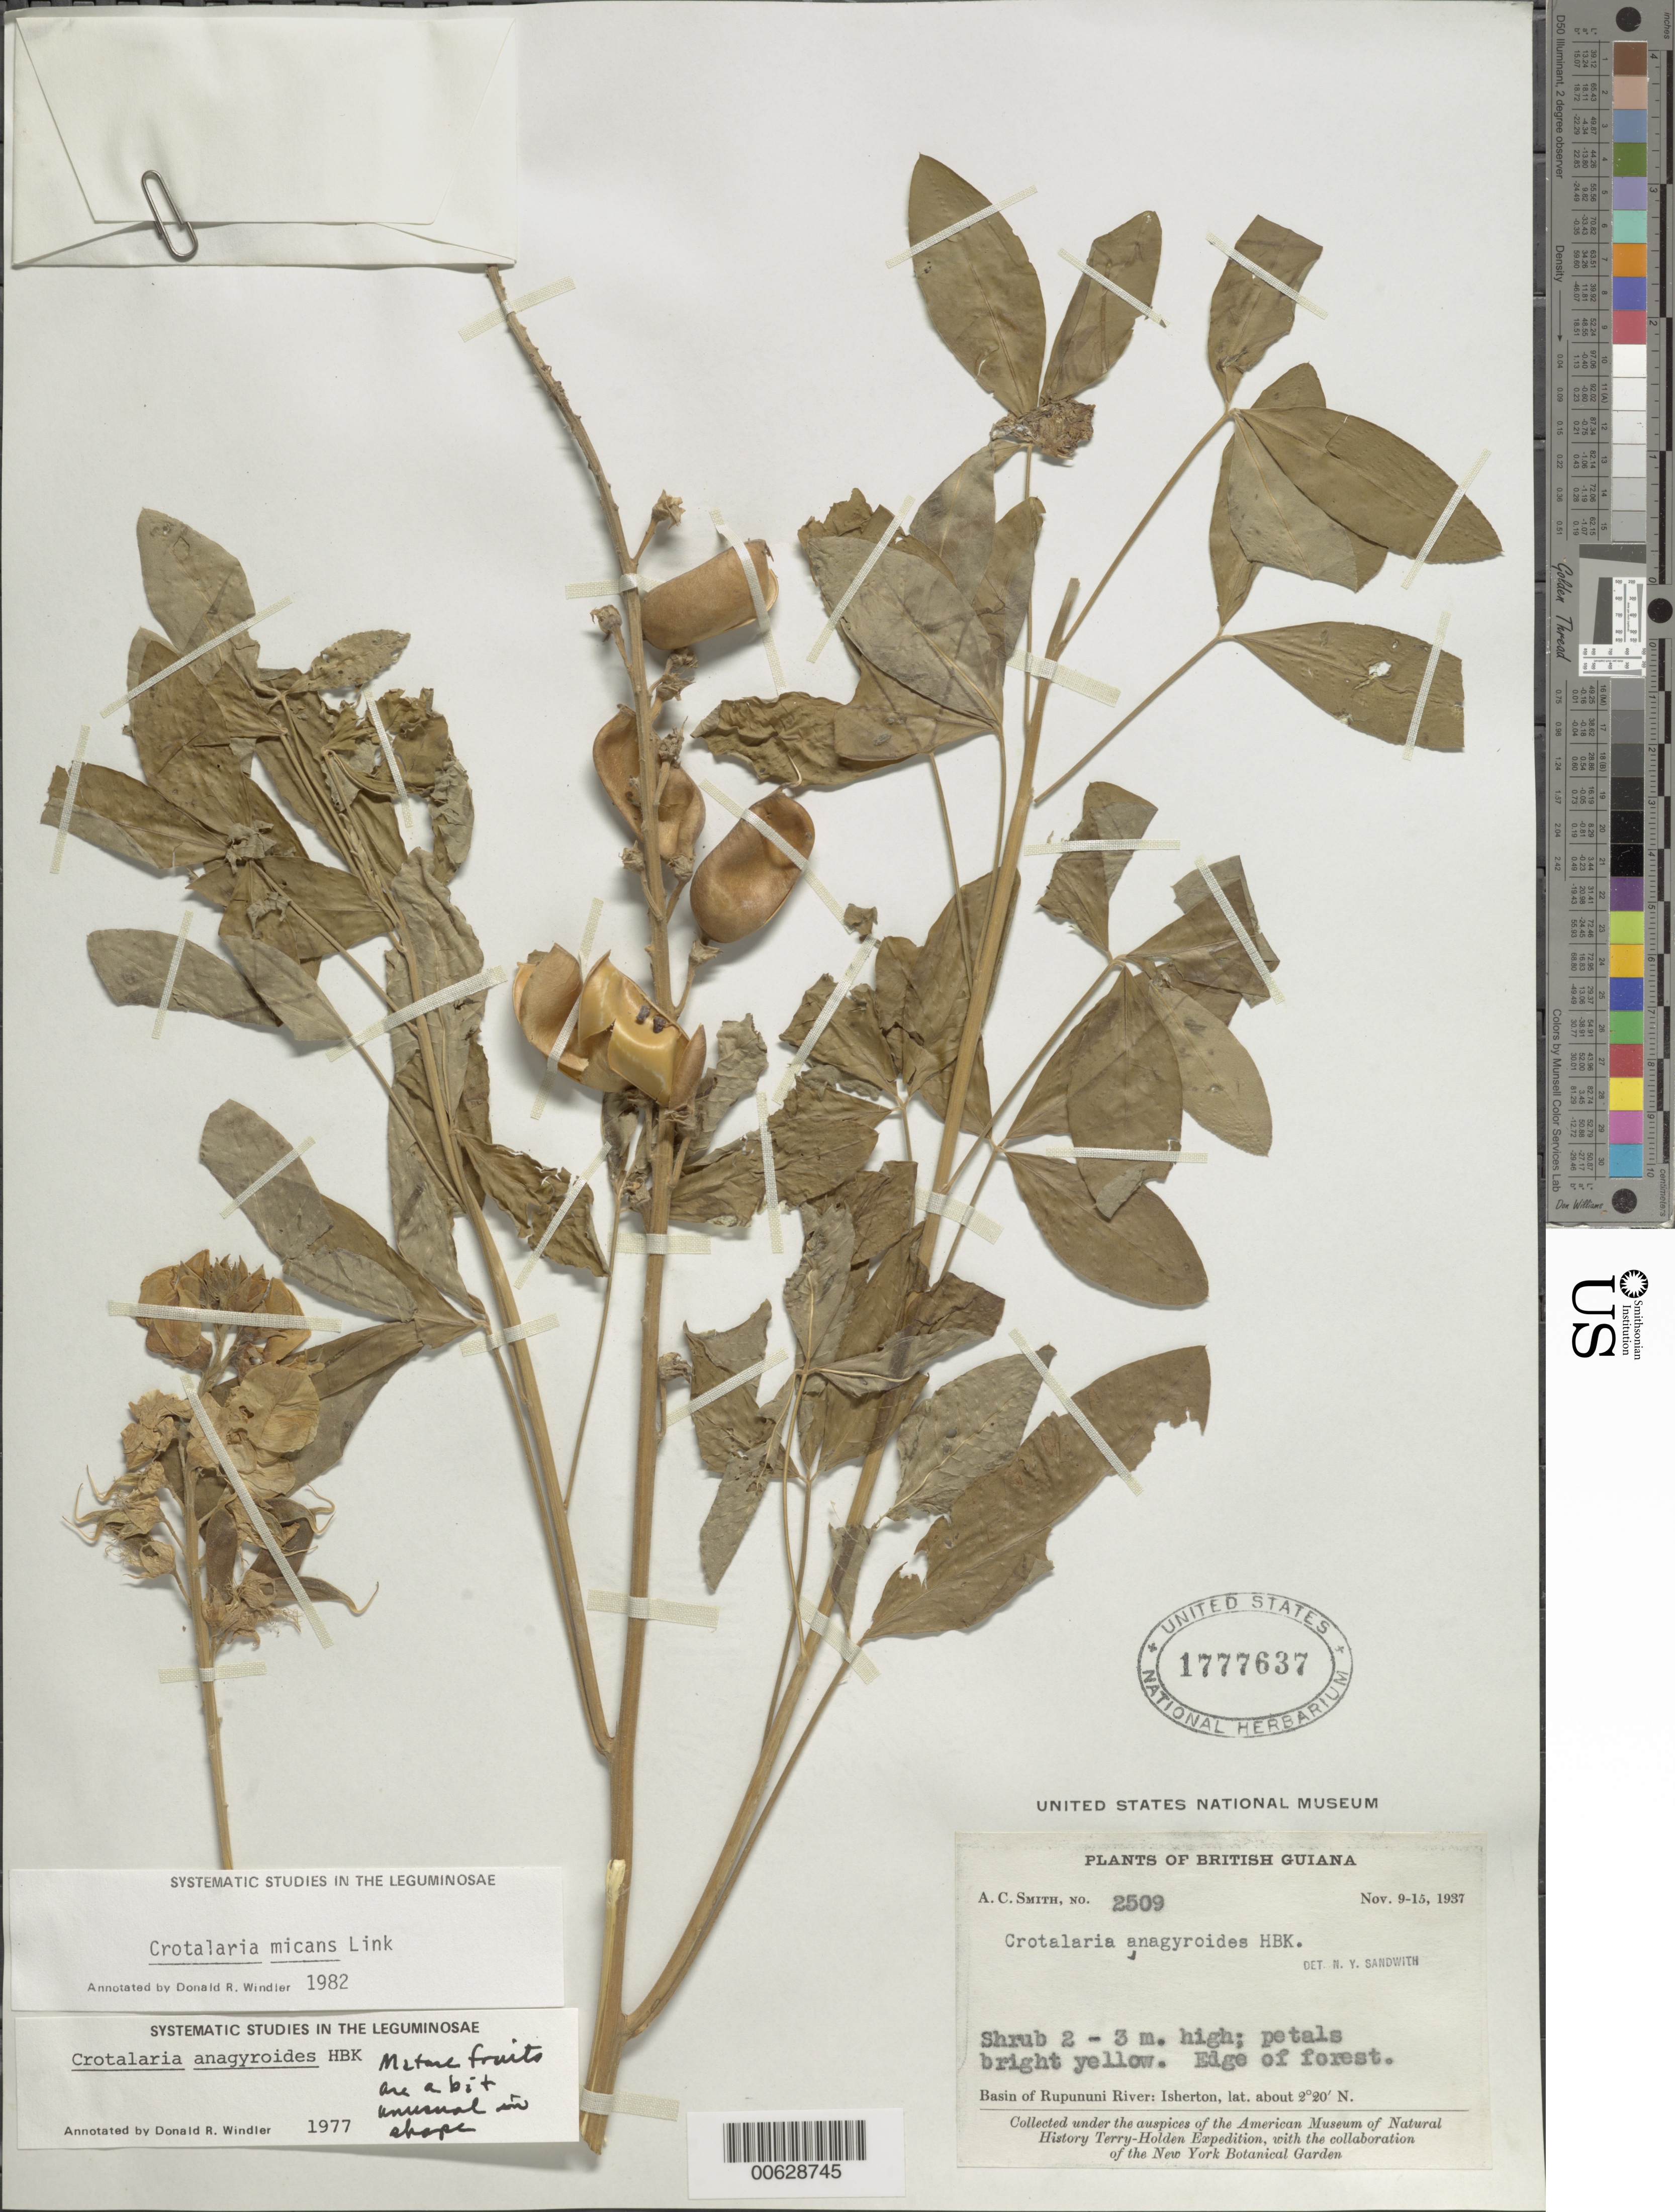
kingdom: Plantae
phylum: Tracheophyta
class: Magnoliopsida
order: Fabales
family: Fabaceae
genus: Crotalaria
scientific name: Crotalaria micans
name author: Link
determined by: Windler, D. R.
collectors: A. C. Smith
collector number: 2509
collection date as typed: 9-Nov-37 to 15-Nov-37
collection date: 1937-11-09/1937-11-15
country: Guyana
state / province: U. Takutu-U. Essequibo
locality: Isherton, basin of Rupununi River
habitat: Edge of forest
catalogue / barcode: US 1777637